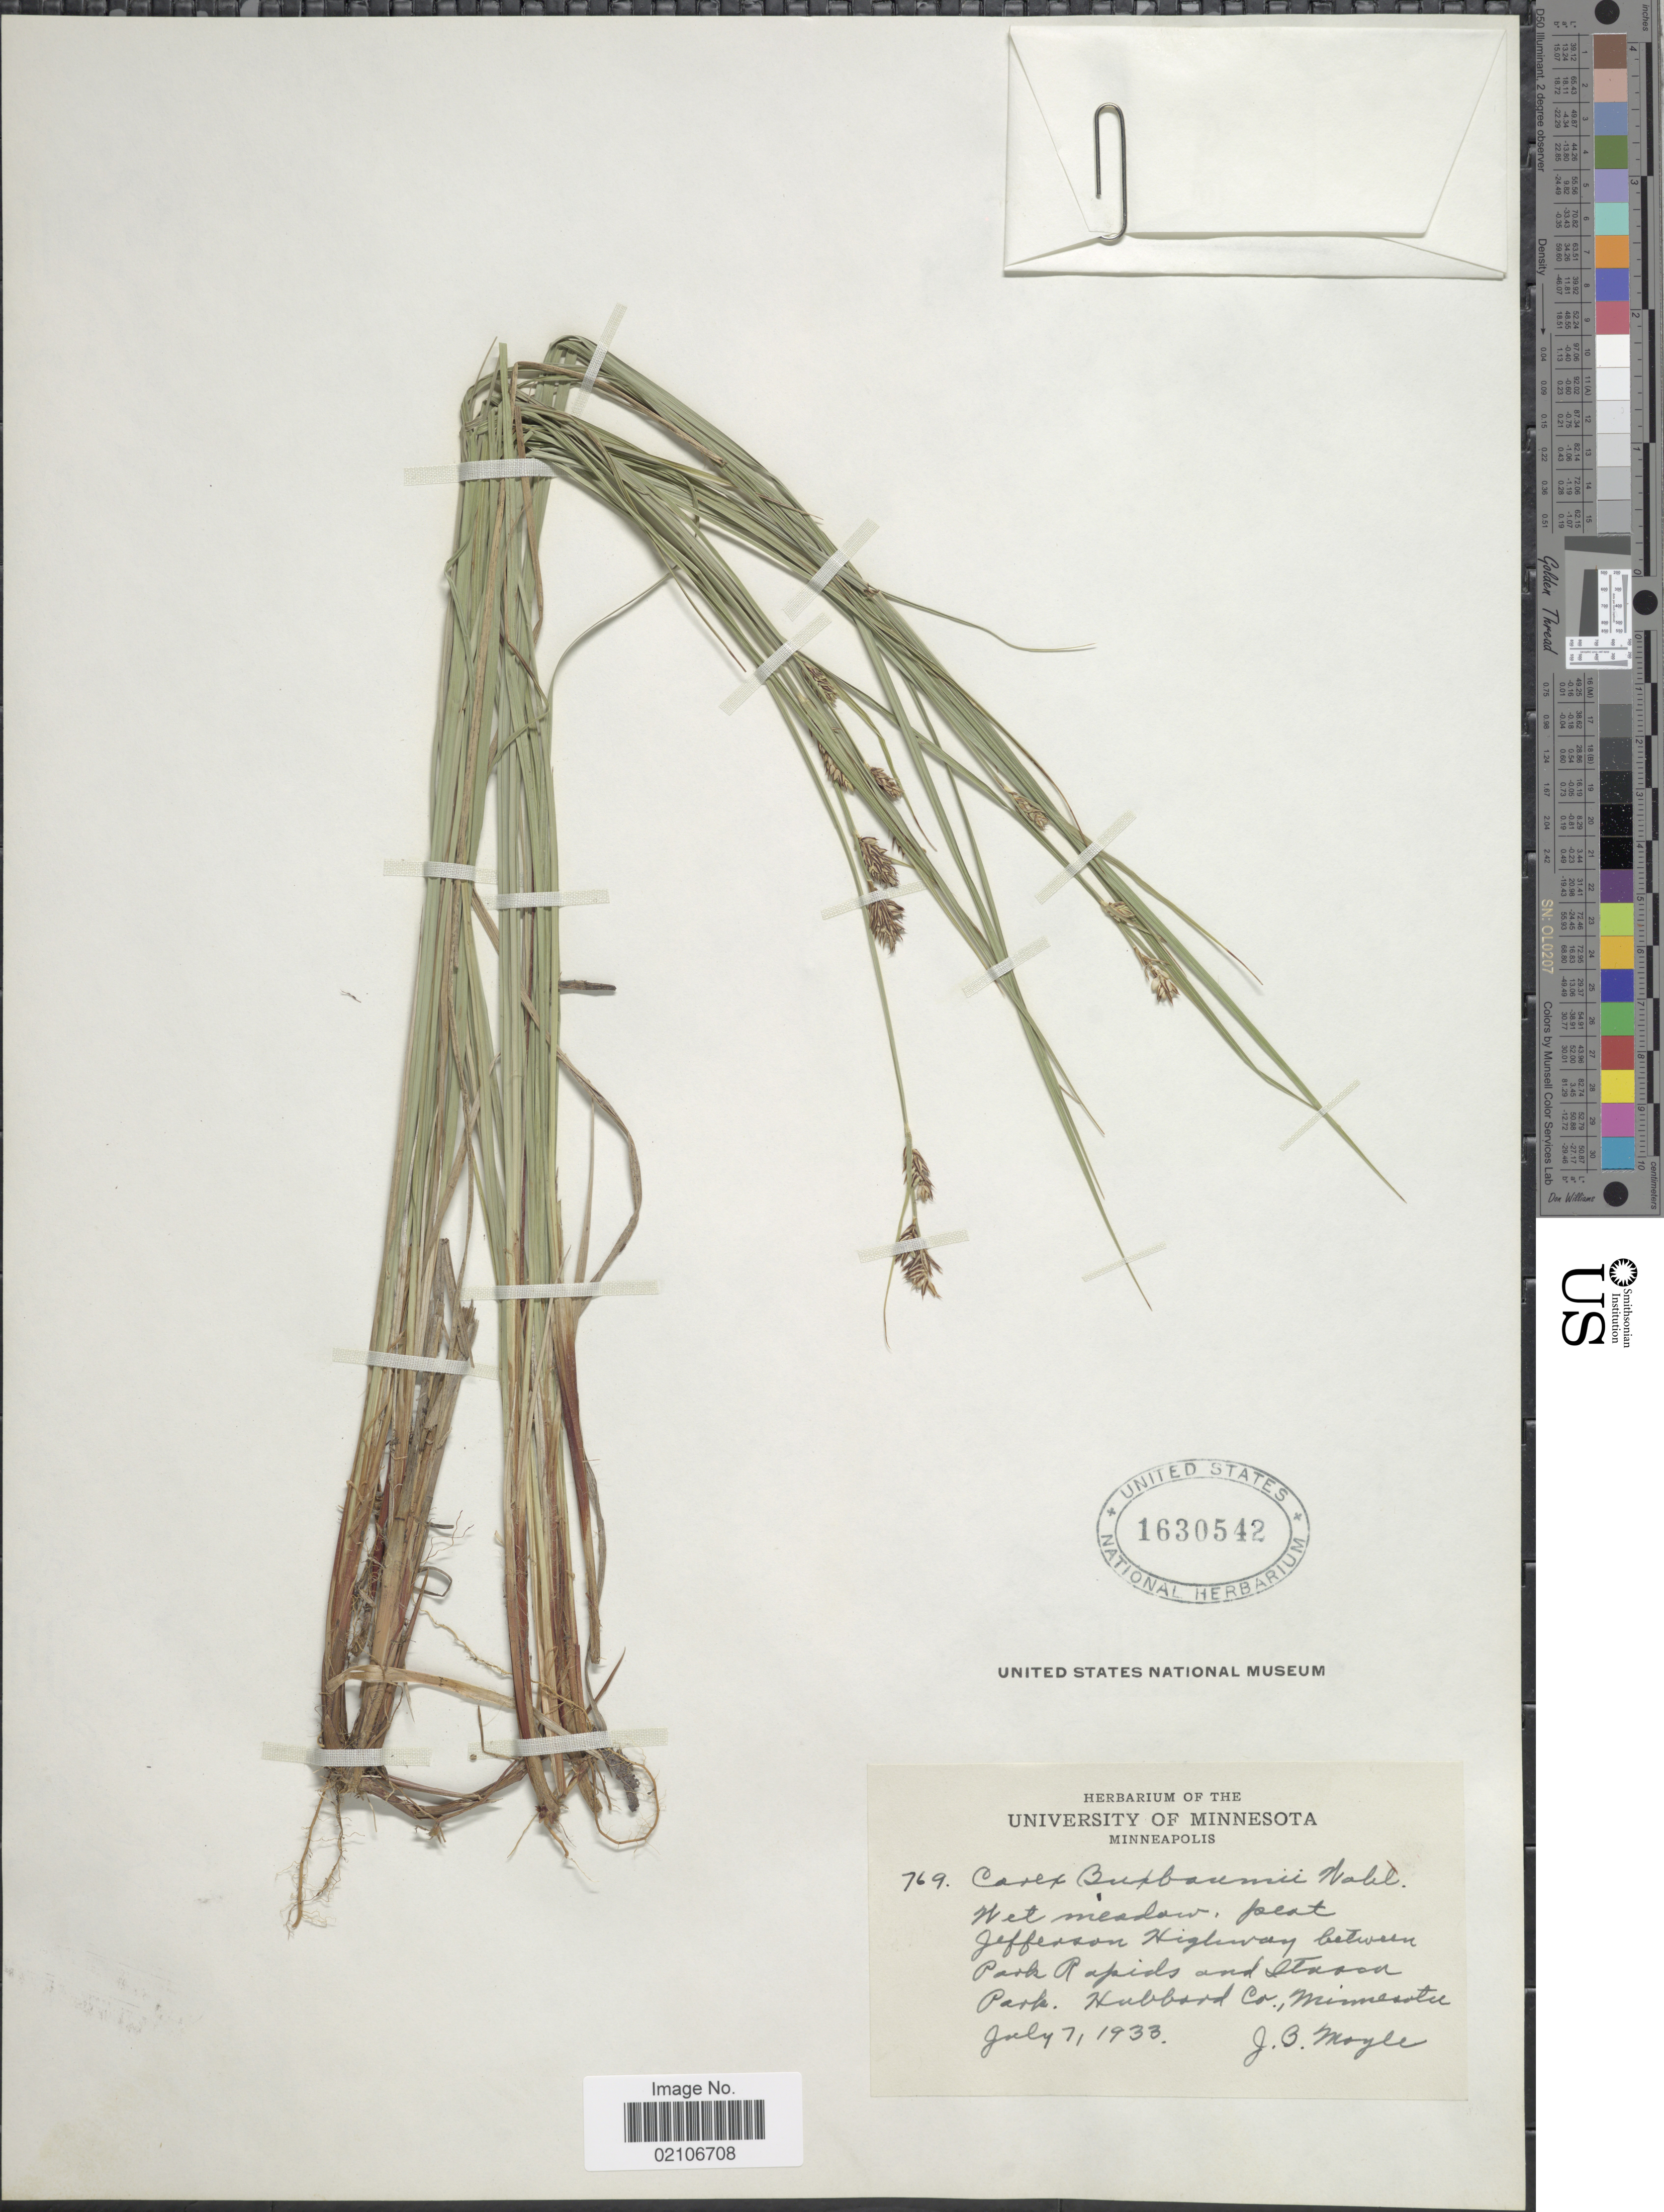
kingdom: Plantae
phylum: Tracheophyta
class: Liliopsida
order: Poales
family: Cyperaceae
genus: Carex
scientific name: Carex buxbaumii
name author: Wahlenb.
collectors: J. Moyle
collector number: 769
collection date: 1933-07-07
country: United States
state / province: Minnesota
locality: Wet meadow, peat Jefferson Highway between Park Rapids and Itasca Park, Hubbard Co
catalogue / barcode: US 1630542